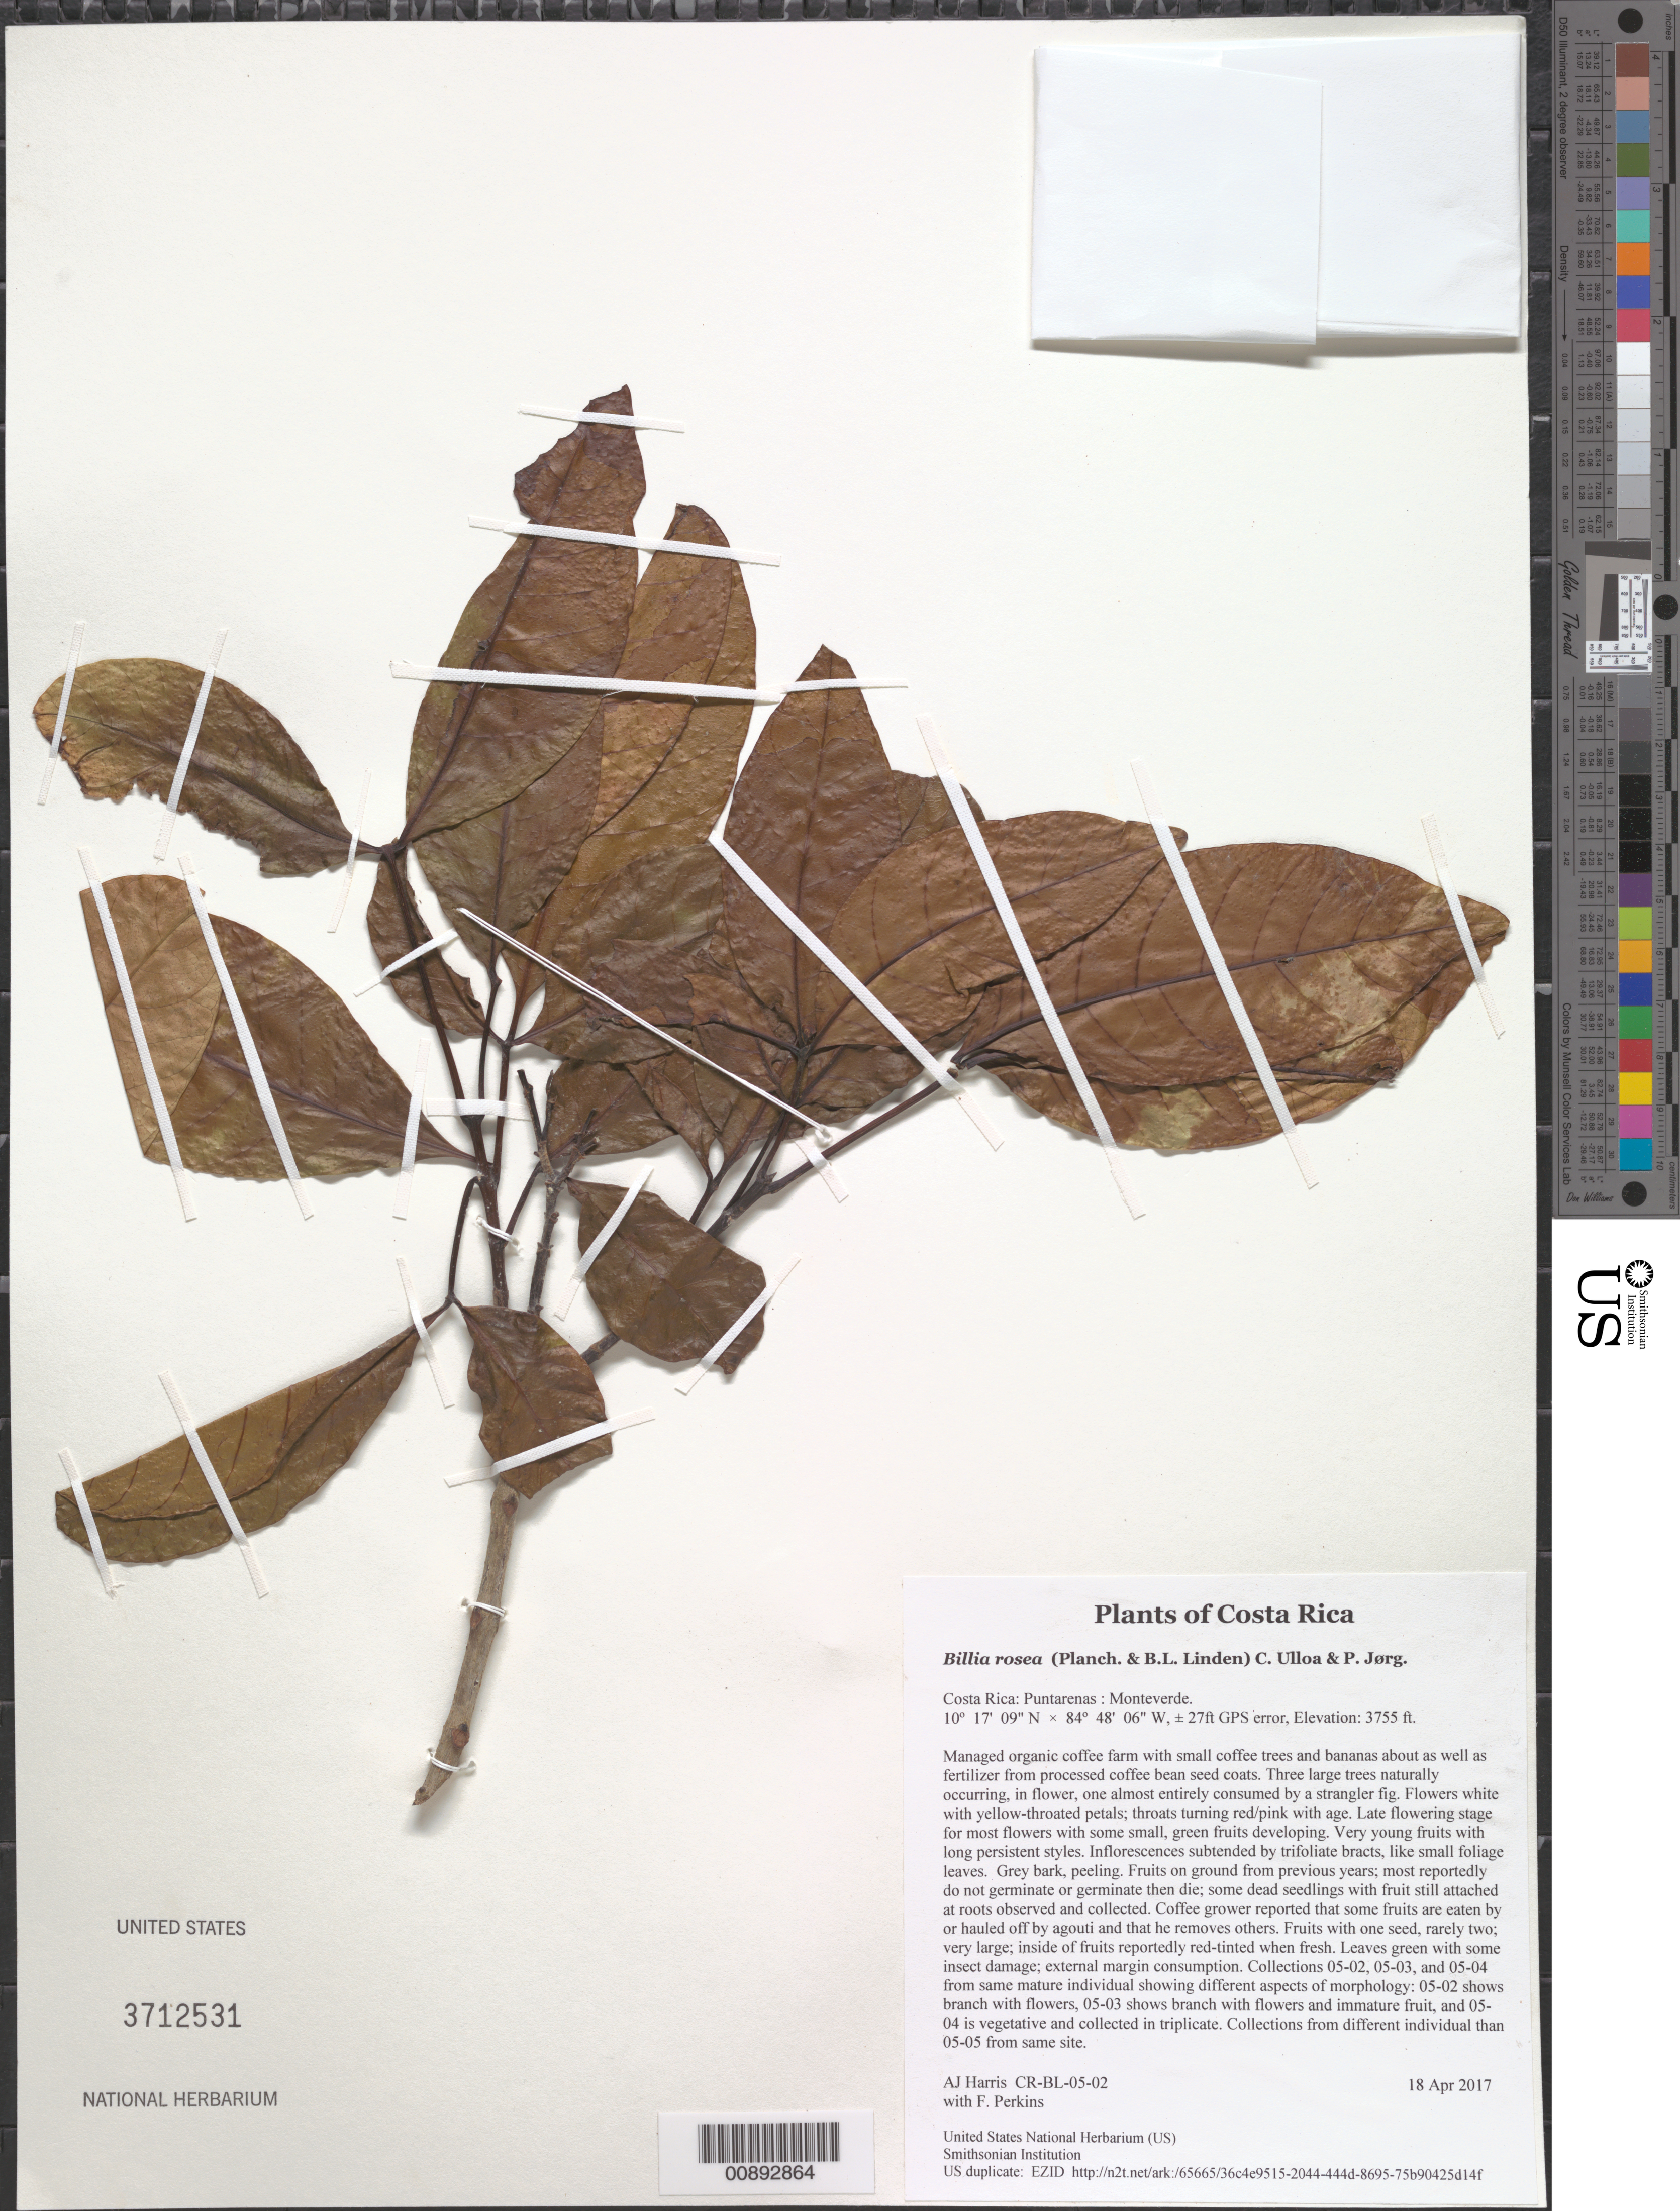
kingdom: Plantae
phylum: Tracheophyta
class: Magnoliopsida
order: Sapindales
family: Sapindaceae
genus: Billia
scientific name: Billia rosea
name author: (Planch. & Linden) C. Ulloa & P.M. Jørg.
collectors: A. J. Harris & F. Perkins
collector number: CR-BL-05-02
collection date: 2017-04-18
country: Costa Rica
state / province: Puntarenas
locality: Monteverde.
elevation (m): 1145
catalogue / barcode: US 3712531